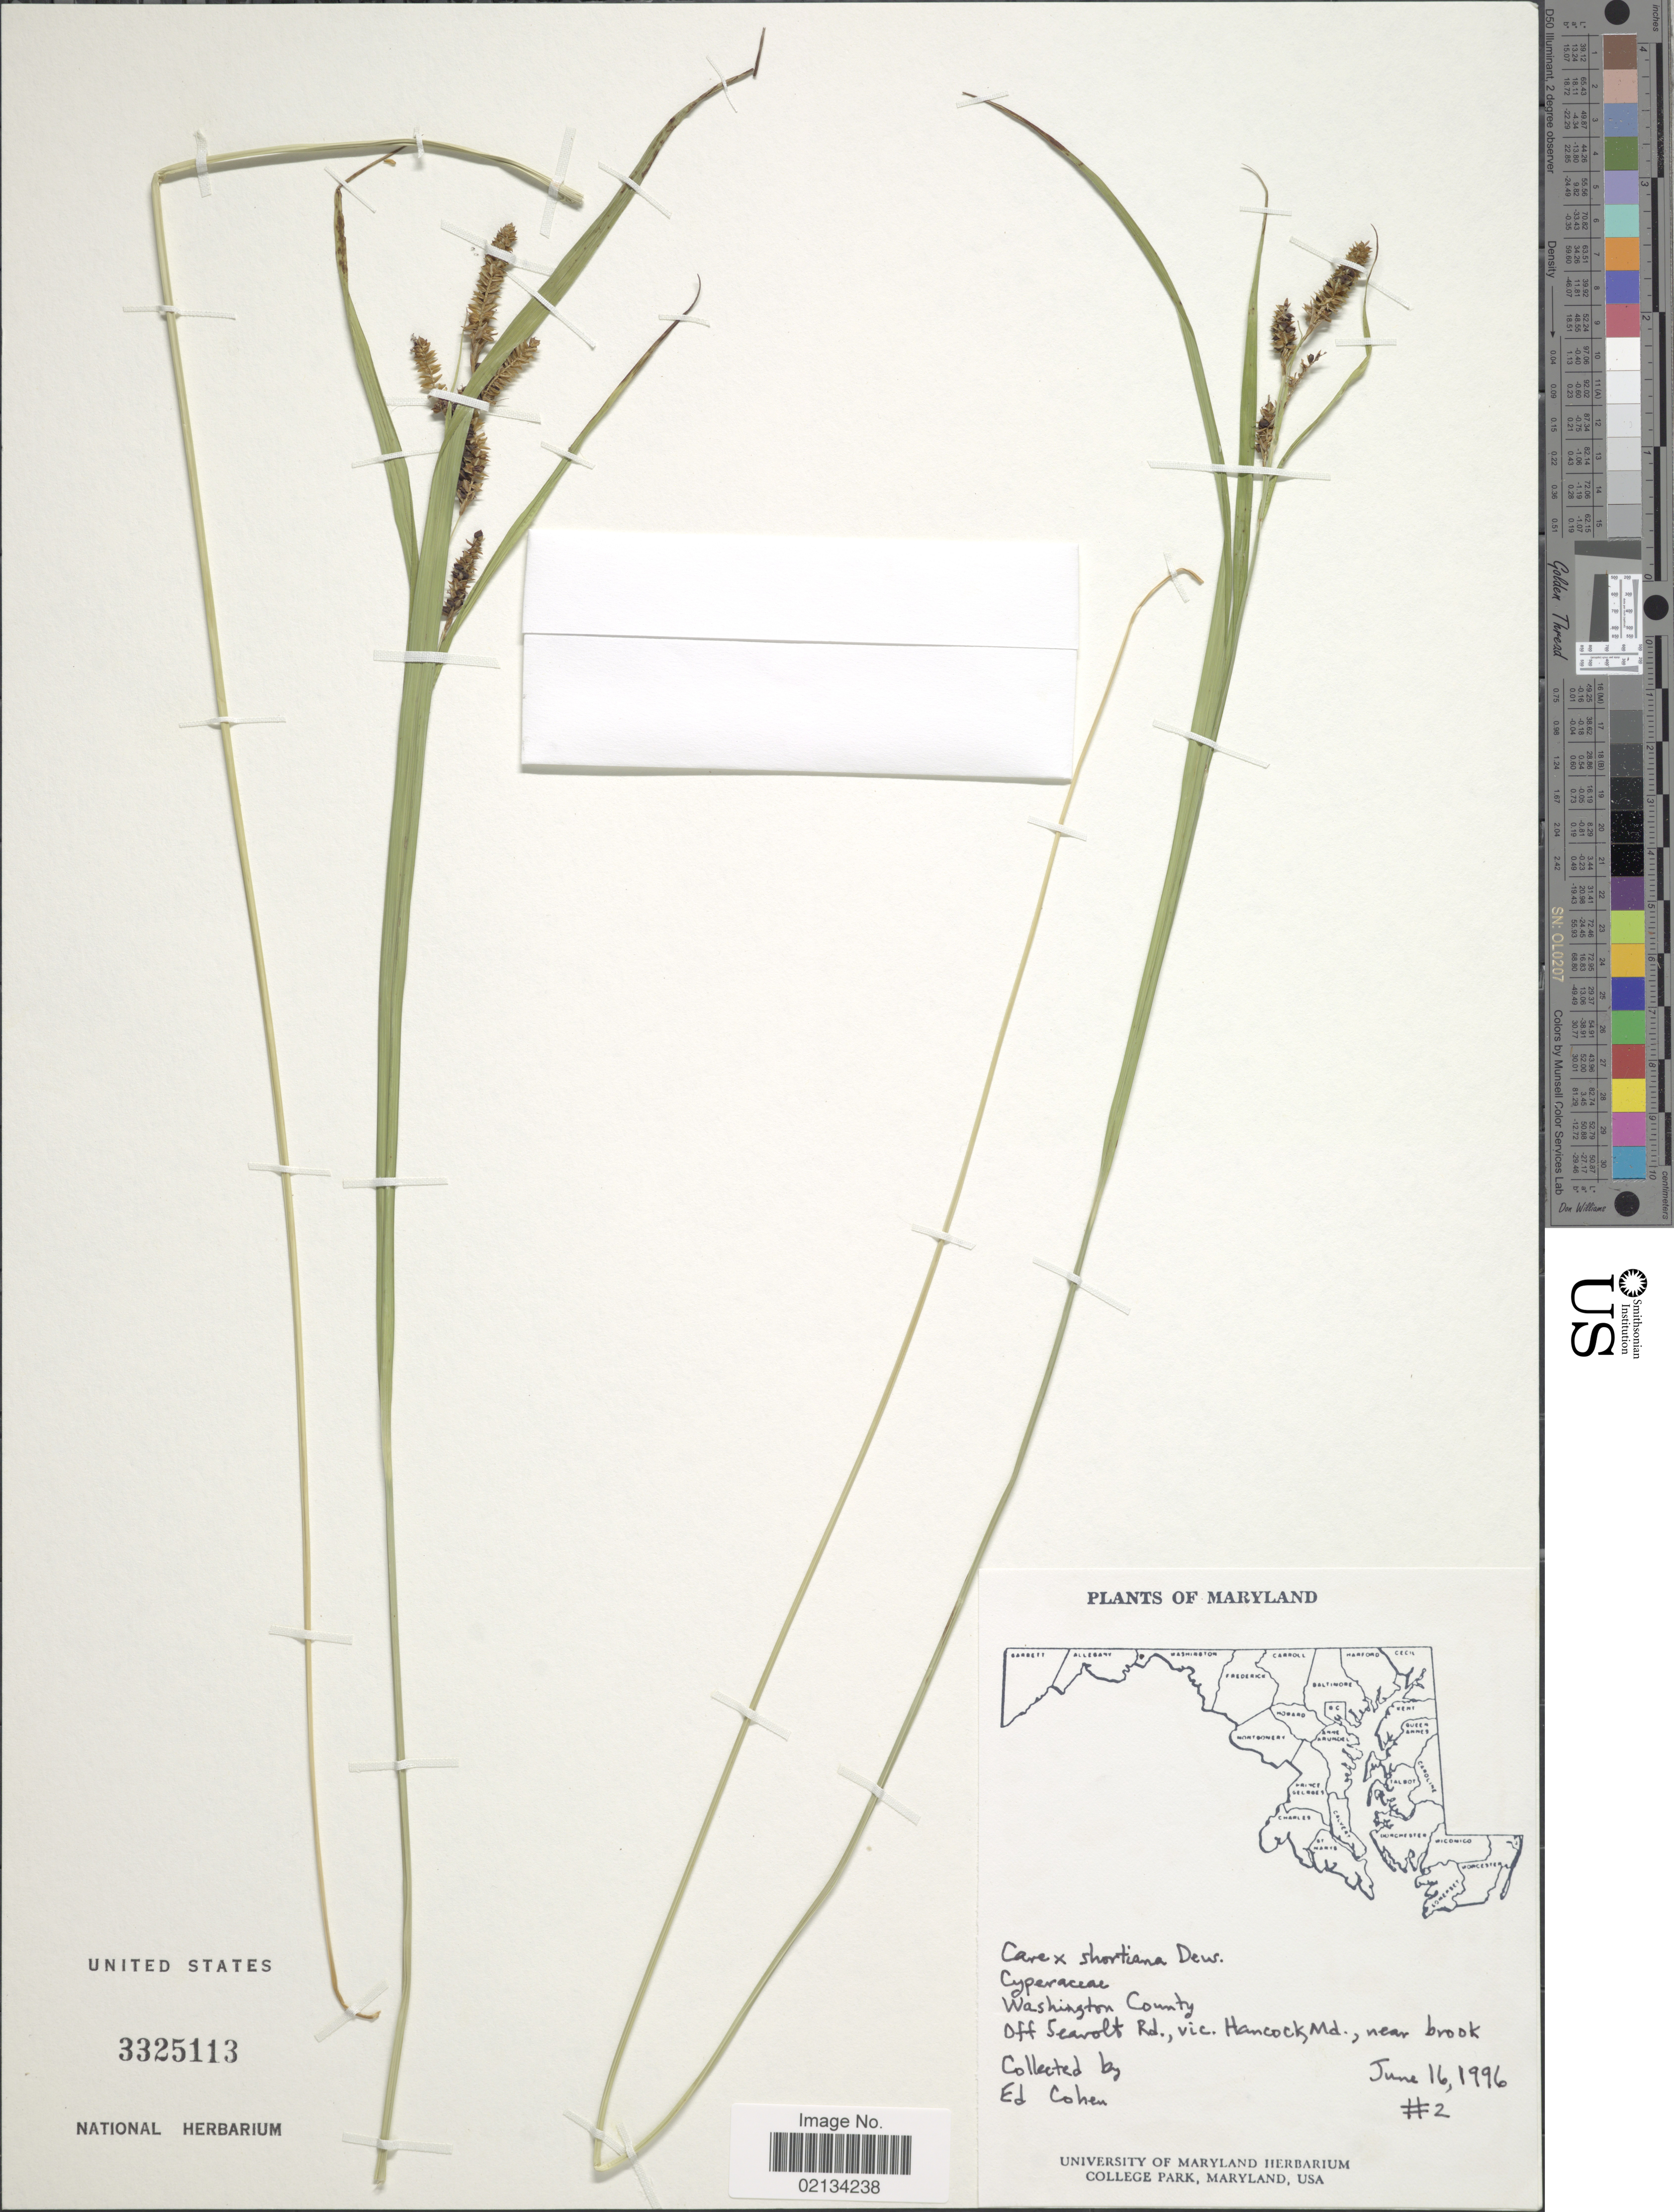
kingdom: Plantae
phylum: Tracheophyta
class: Liliopsida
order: Poales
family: Cyperaceae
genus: Carex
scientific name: Carex shortiana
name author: Dewey & Torr.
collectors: E. Cohen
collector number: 2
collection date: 1996-06-16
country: United States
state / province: Maryland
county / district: Washington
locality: Washington County, off Seavolt Rd., vic. Hancock, near brook.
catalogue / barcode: US 3325113